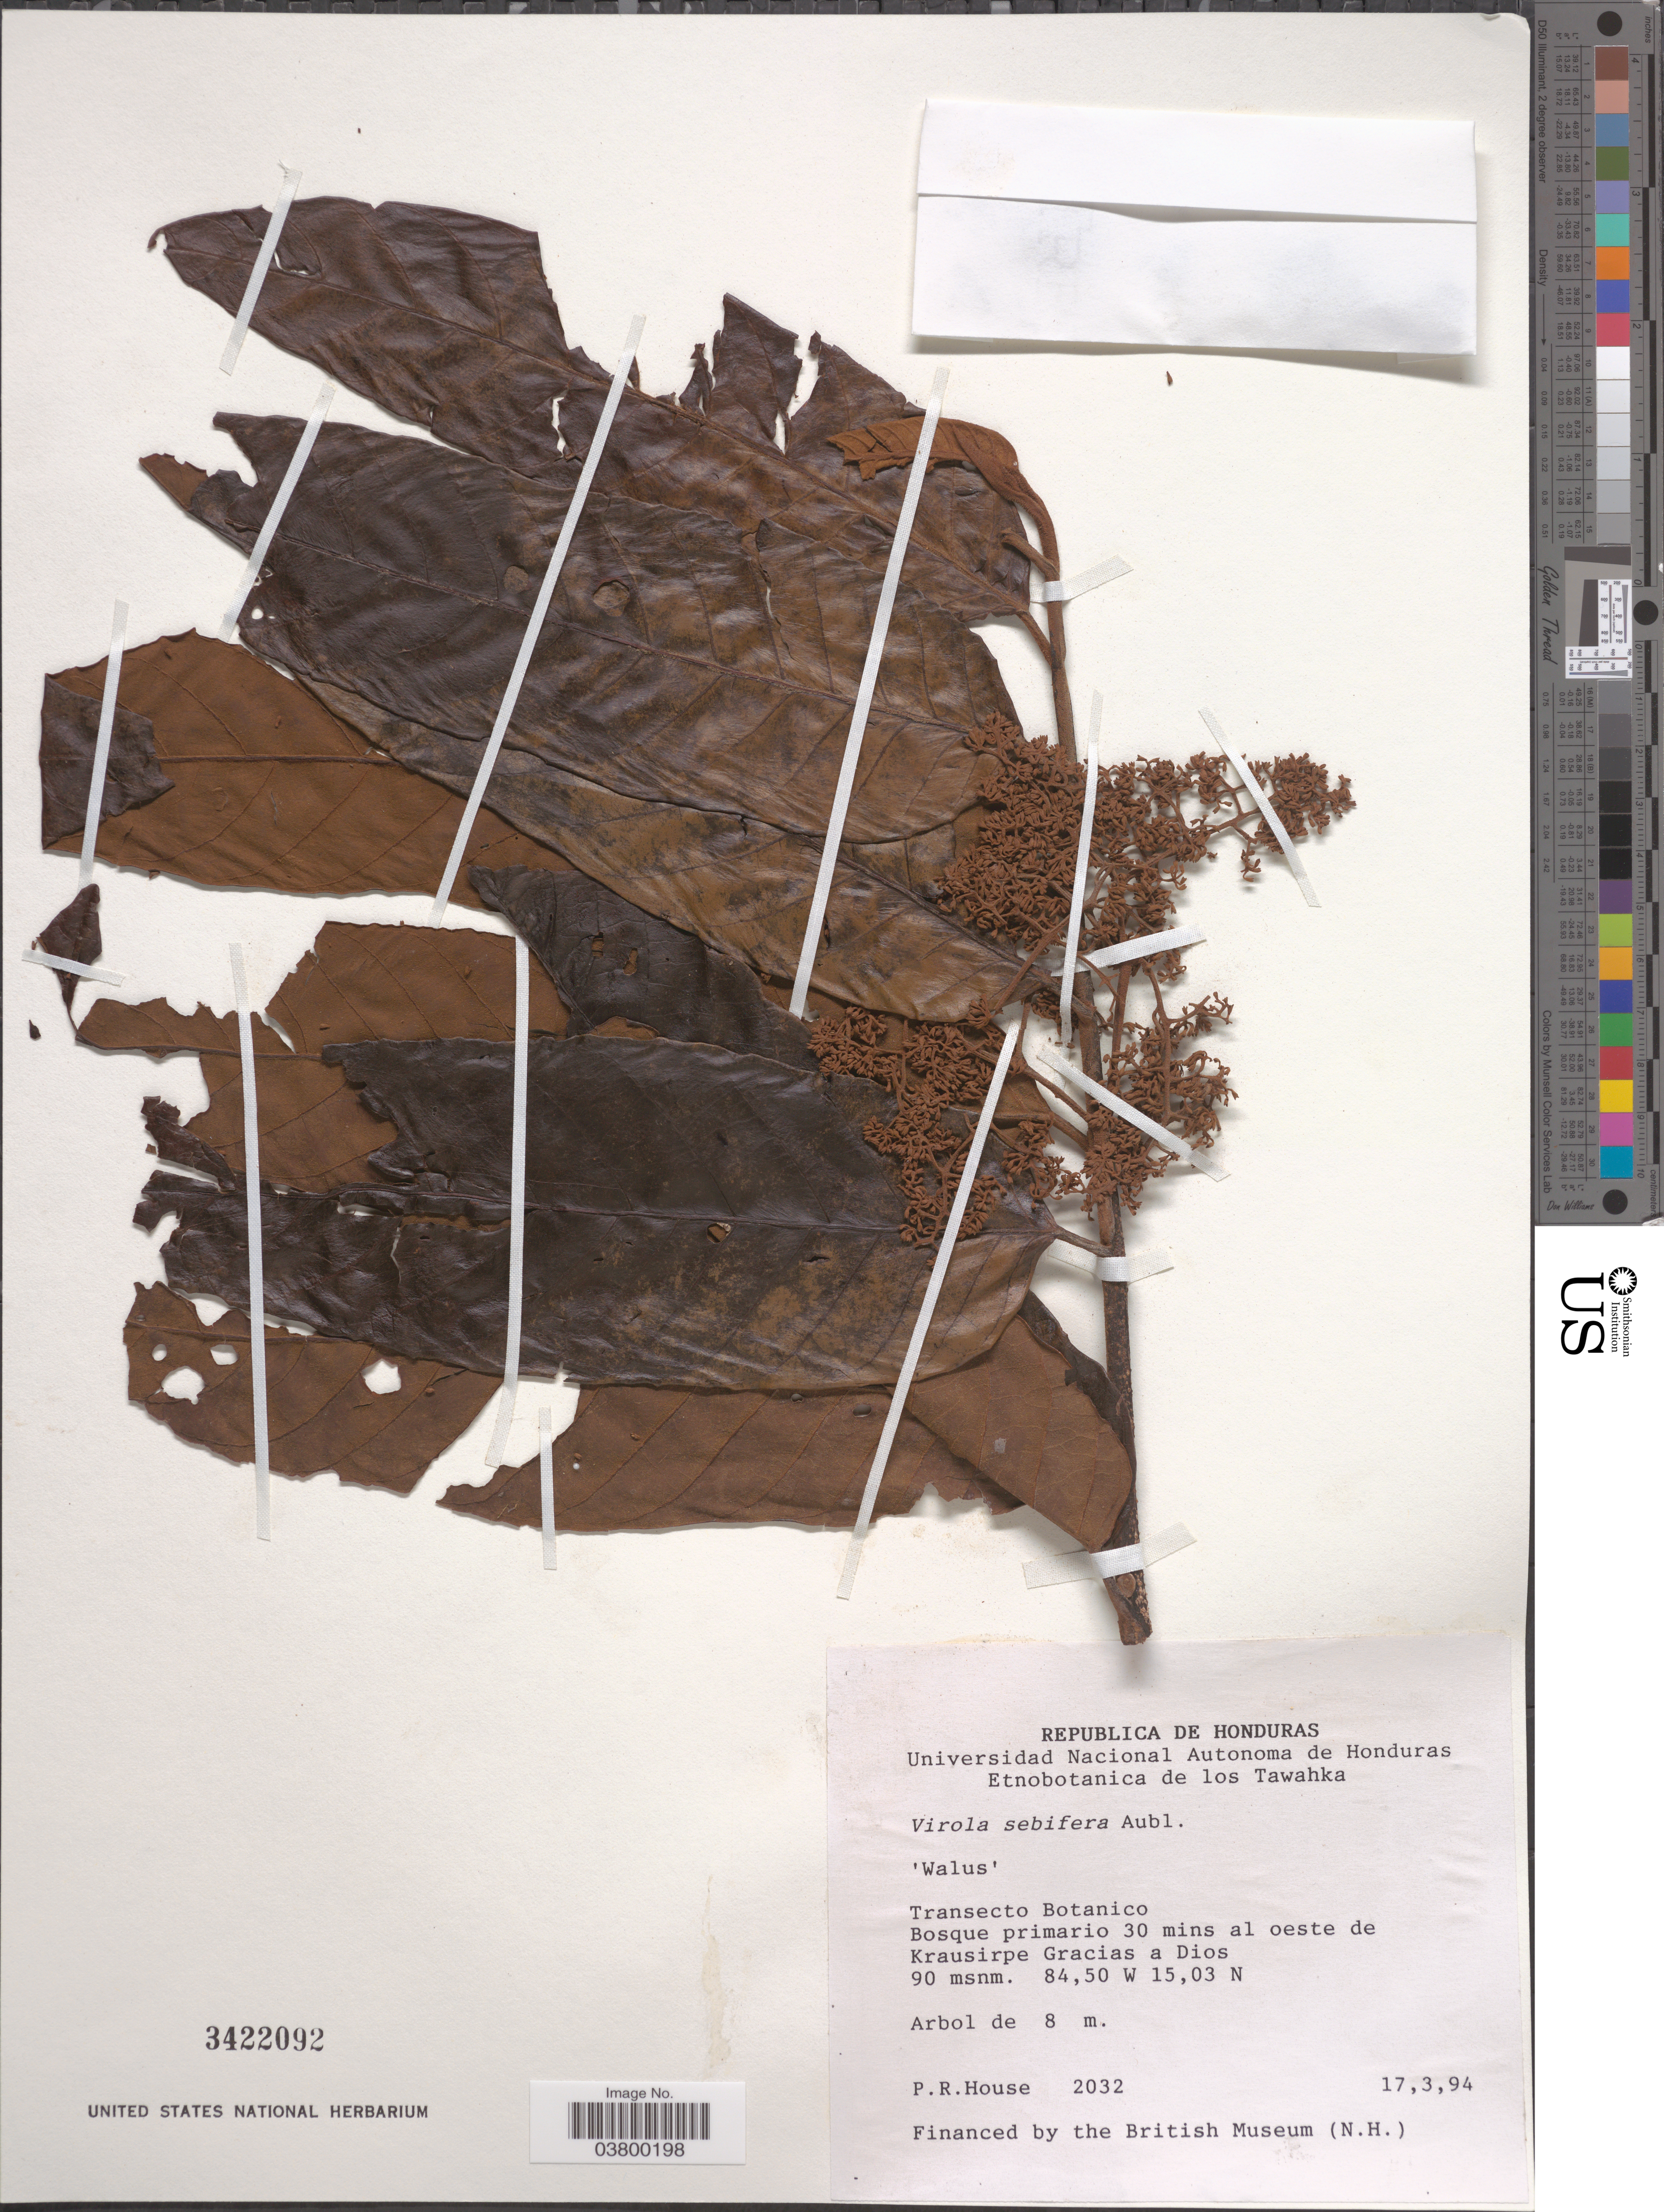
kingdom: Plantae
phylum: Tracheophyta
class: Magnoliopsida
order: Magnoliales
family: Myristicaceae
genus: Virola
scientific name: Virola sebifera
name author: Aubl.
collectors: P. R. House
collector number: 2032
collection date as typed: Transcribed d/m/y: 17/3/94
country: Honduras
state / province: Gracias de Dios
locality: Transecto Botanico. Bosque primario 30 mins al oeste de Krausirpe Gracias a Dios.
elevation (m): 90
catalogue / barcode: US 3422092